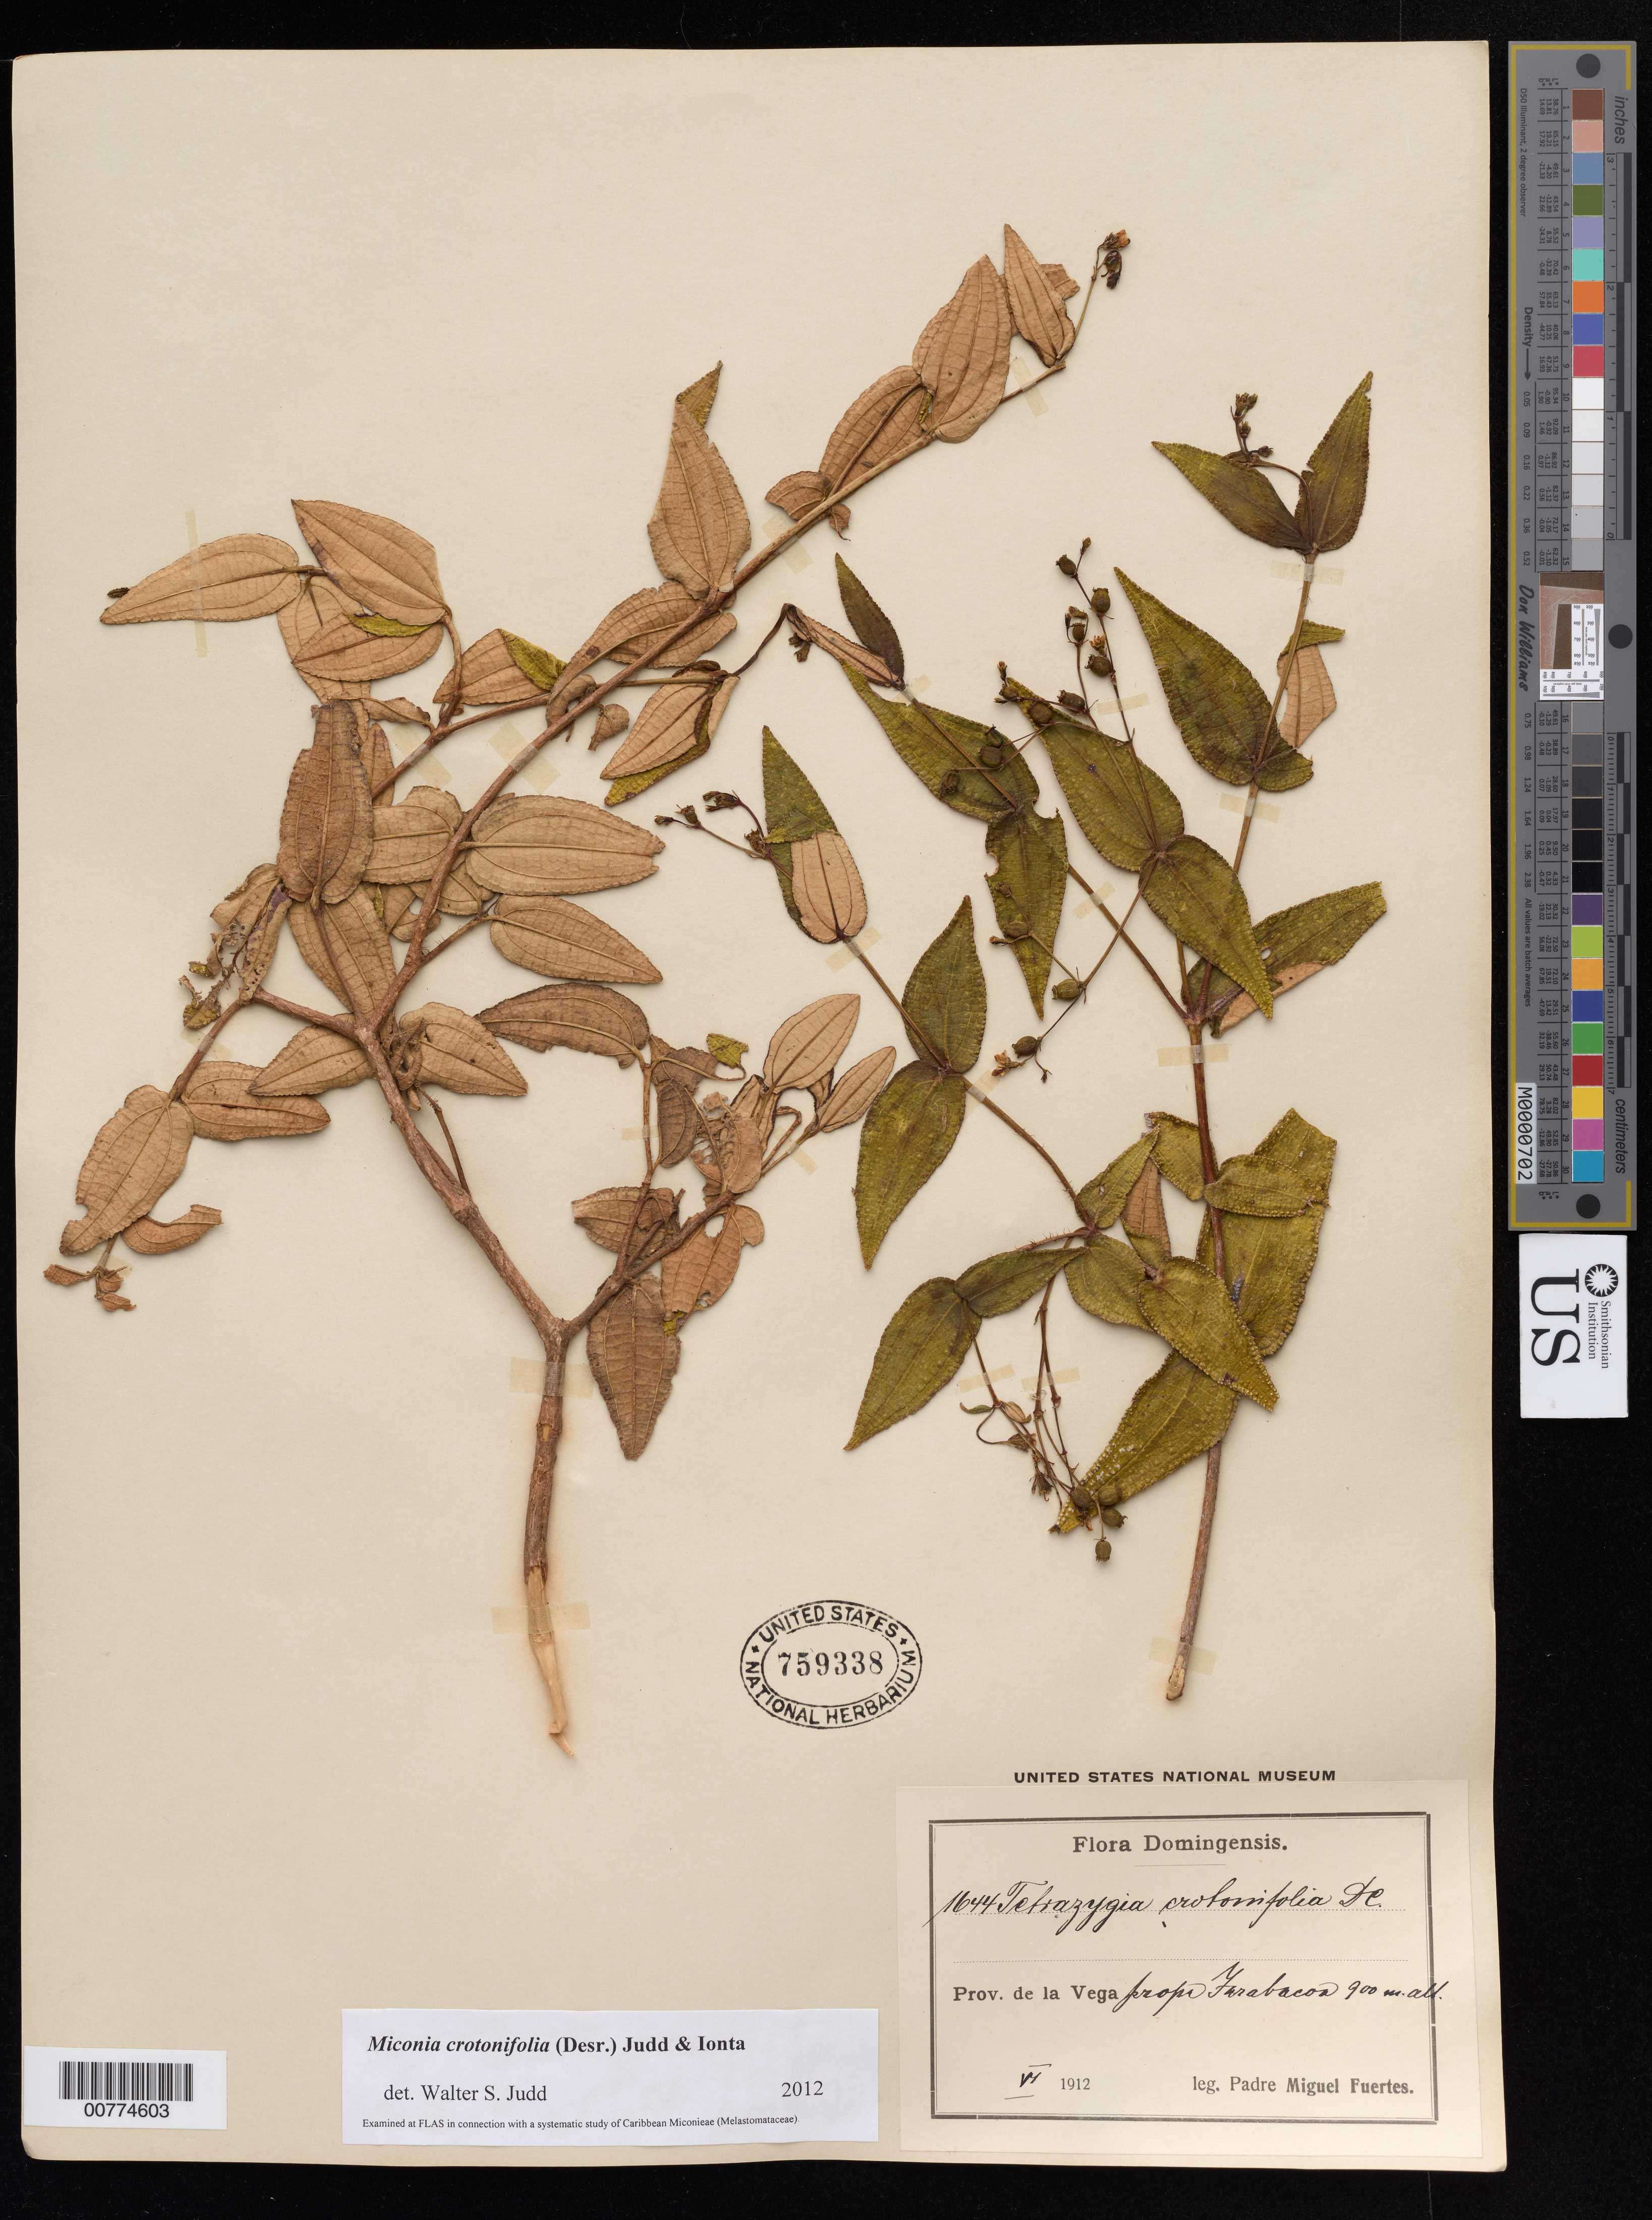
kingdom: Plantae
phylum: Tracheophyta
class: Magnoliopsida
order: Myrtales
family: Melastomataceae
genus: Miconia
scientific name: Miconia crotonifolia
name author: (Desr.) Judd & Ionta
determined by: Judd, Walter S.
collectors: M. D. Fuertes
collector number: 1644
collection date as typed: Jun 1912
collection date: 1912-06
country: Dominican Republic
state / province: La Vega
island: Hispaniola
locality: Jarabacoa.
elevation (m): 900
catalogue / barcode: US 759338